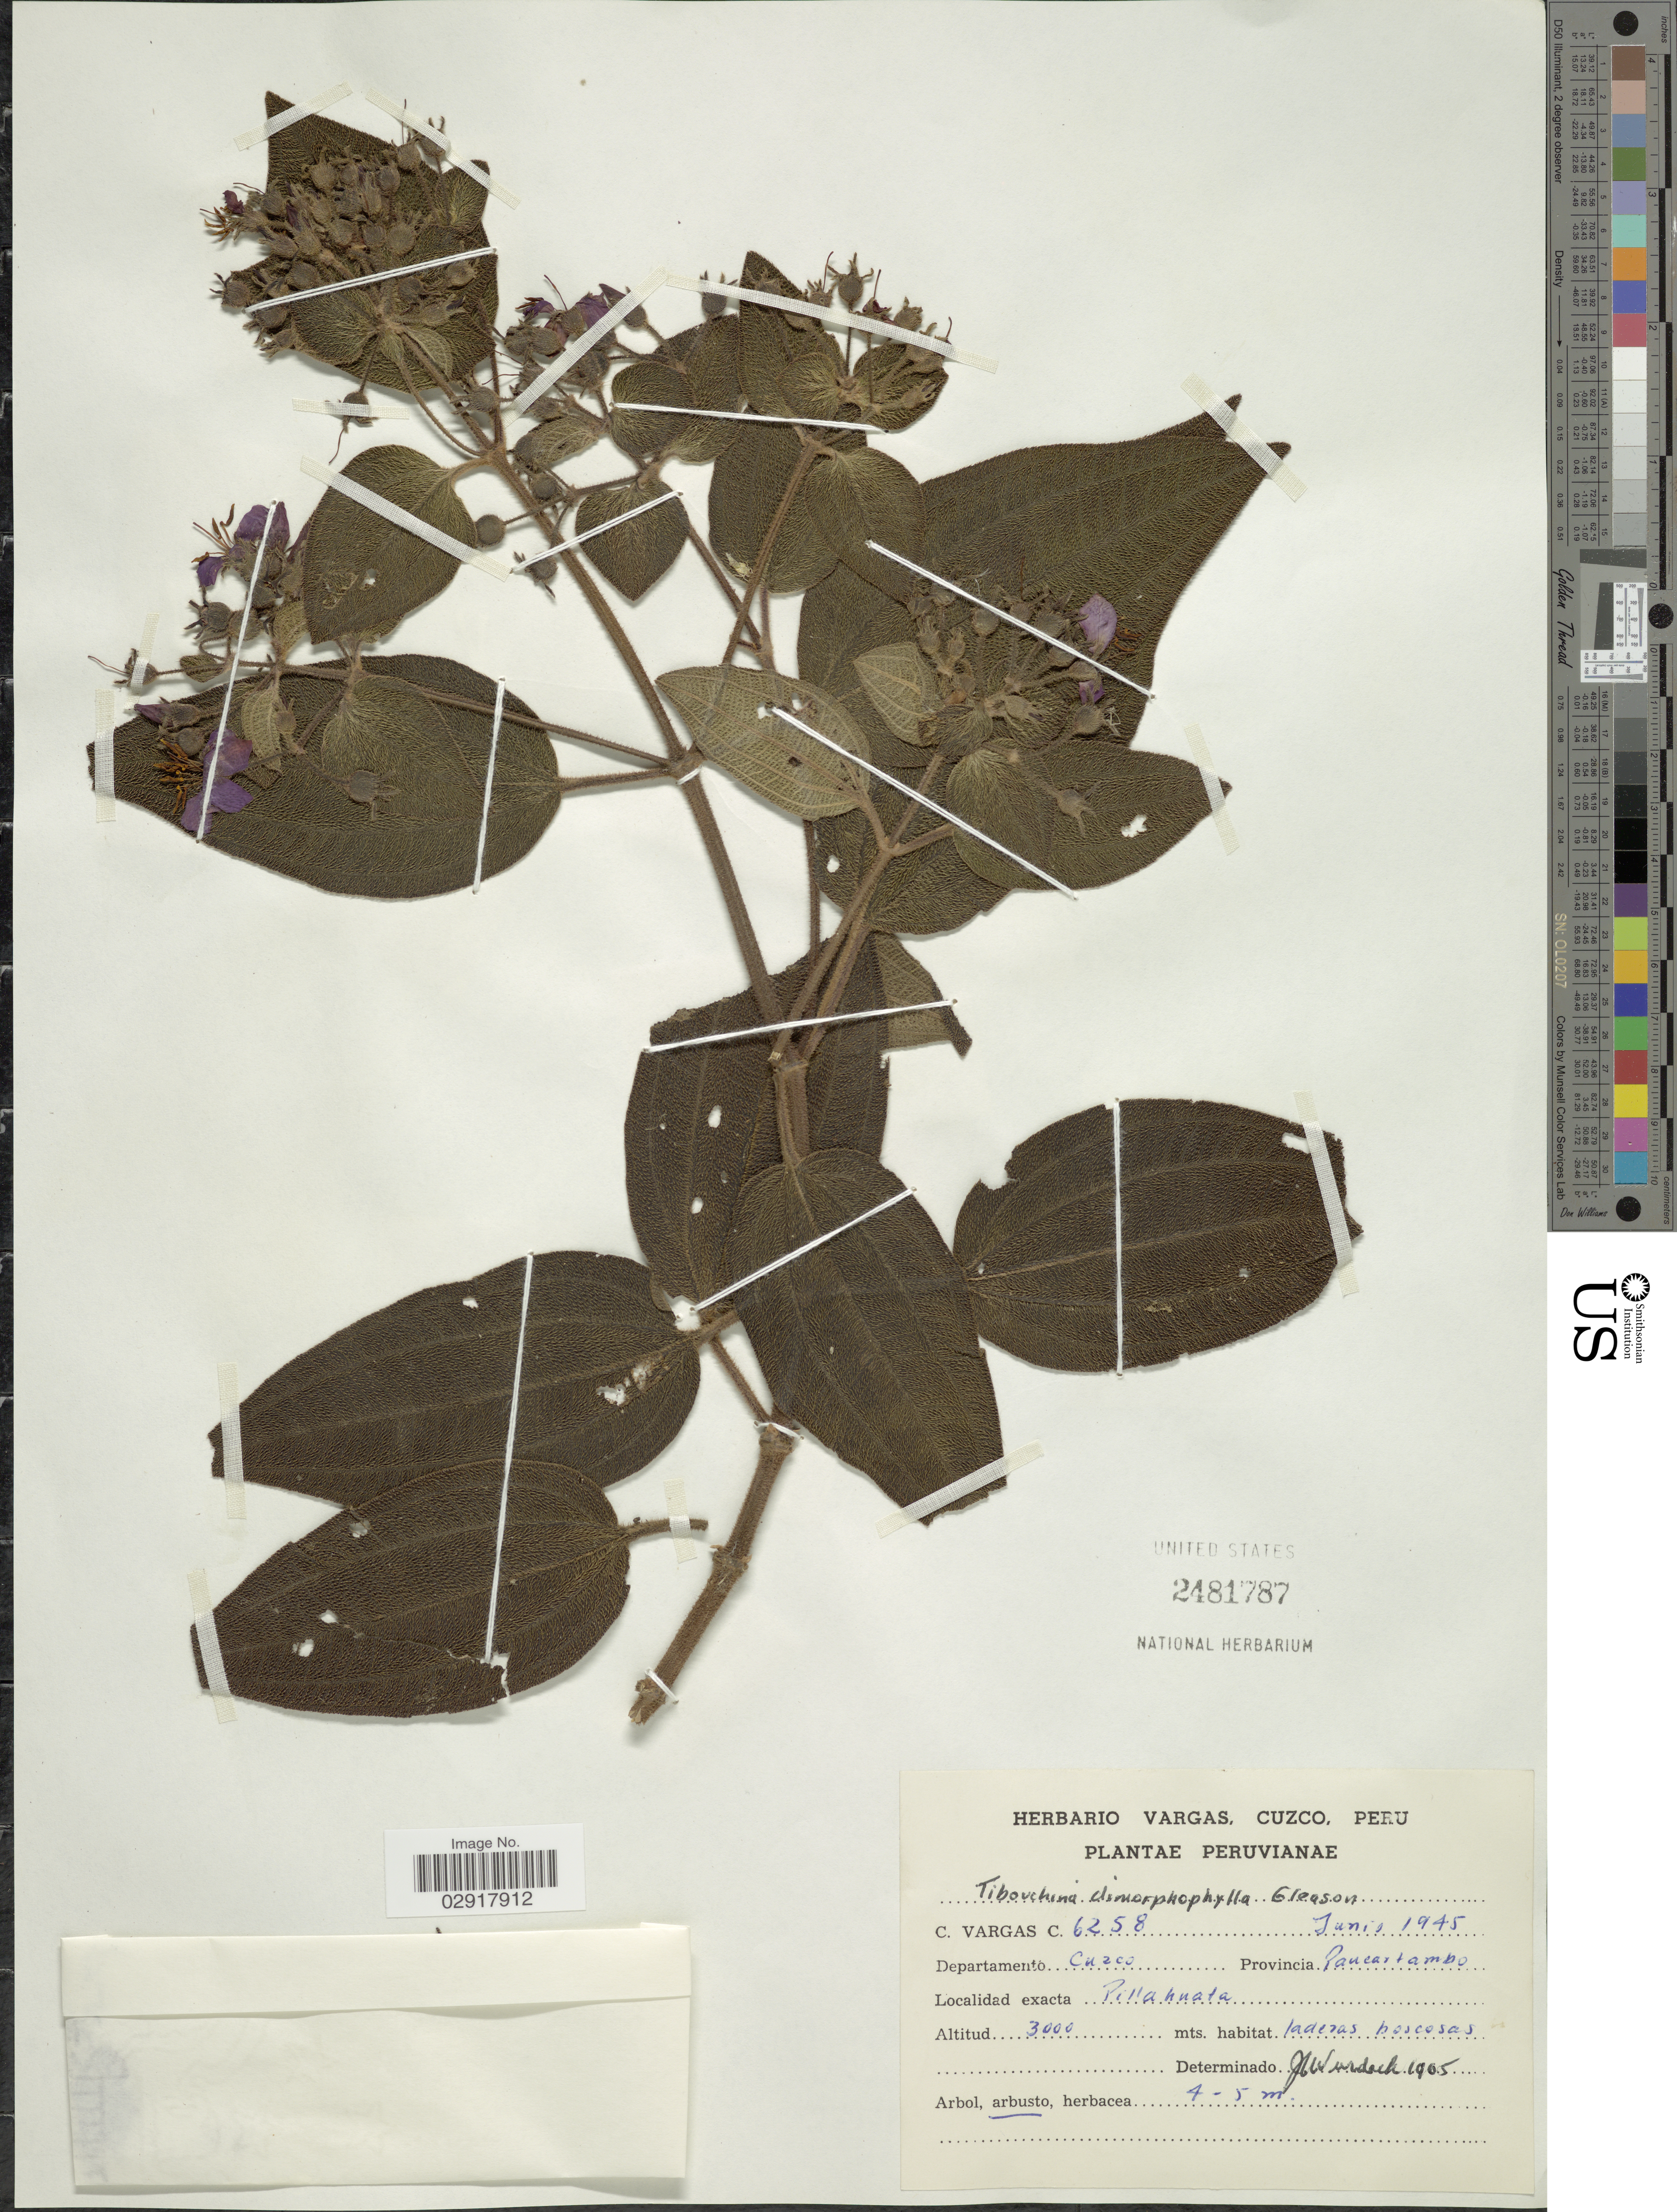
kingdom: Plantae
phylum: Tracheophyta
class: Magnoliopsida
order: Myrtales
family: Melastomataceae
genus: Chaetogastra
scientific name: Chaetogastra dimorphylla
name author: (Gleason) P.J.F. Guim. & Michelang.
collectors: C. Vargas Calderón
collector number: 6258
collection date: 1945-06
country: Peru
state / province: Cusco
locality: Departamento Cuzco. Provincia Paucartambo. Pillahuata.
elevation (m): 3000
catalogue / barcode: US 2481787